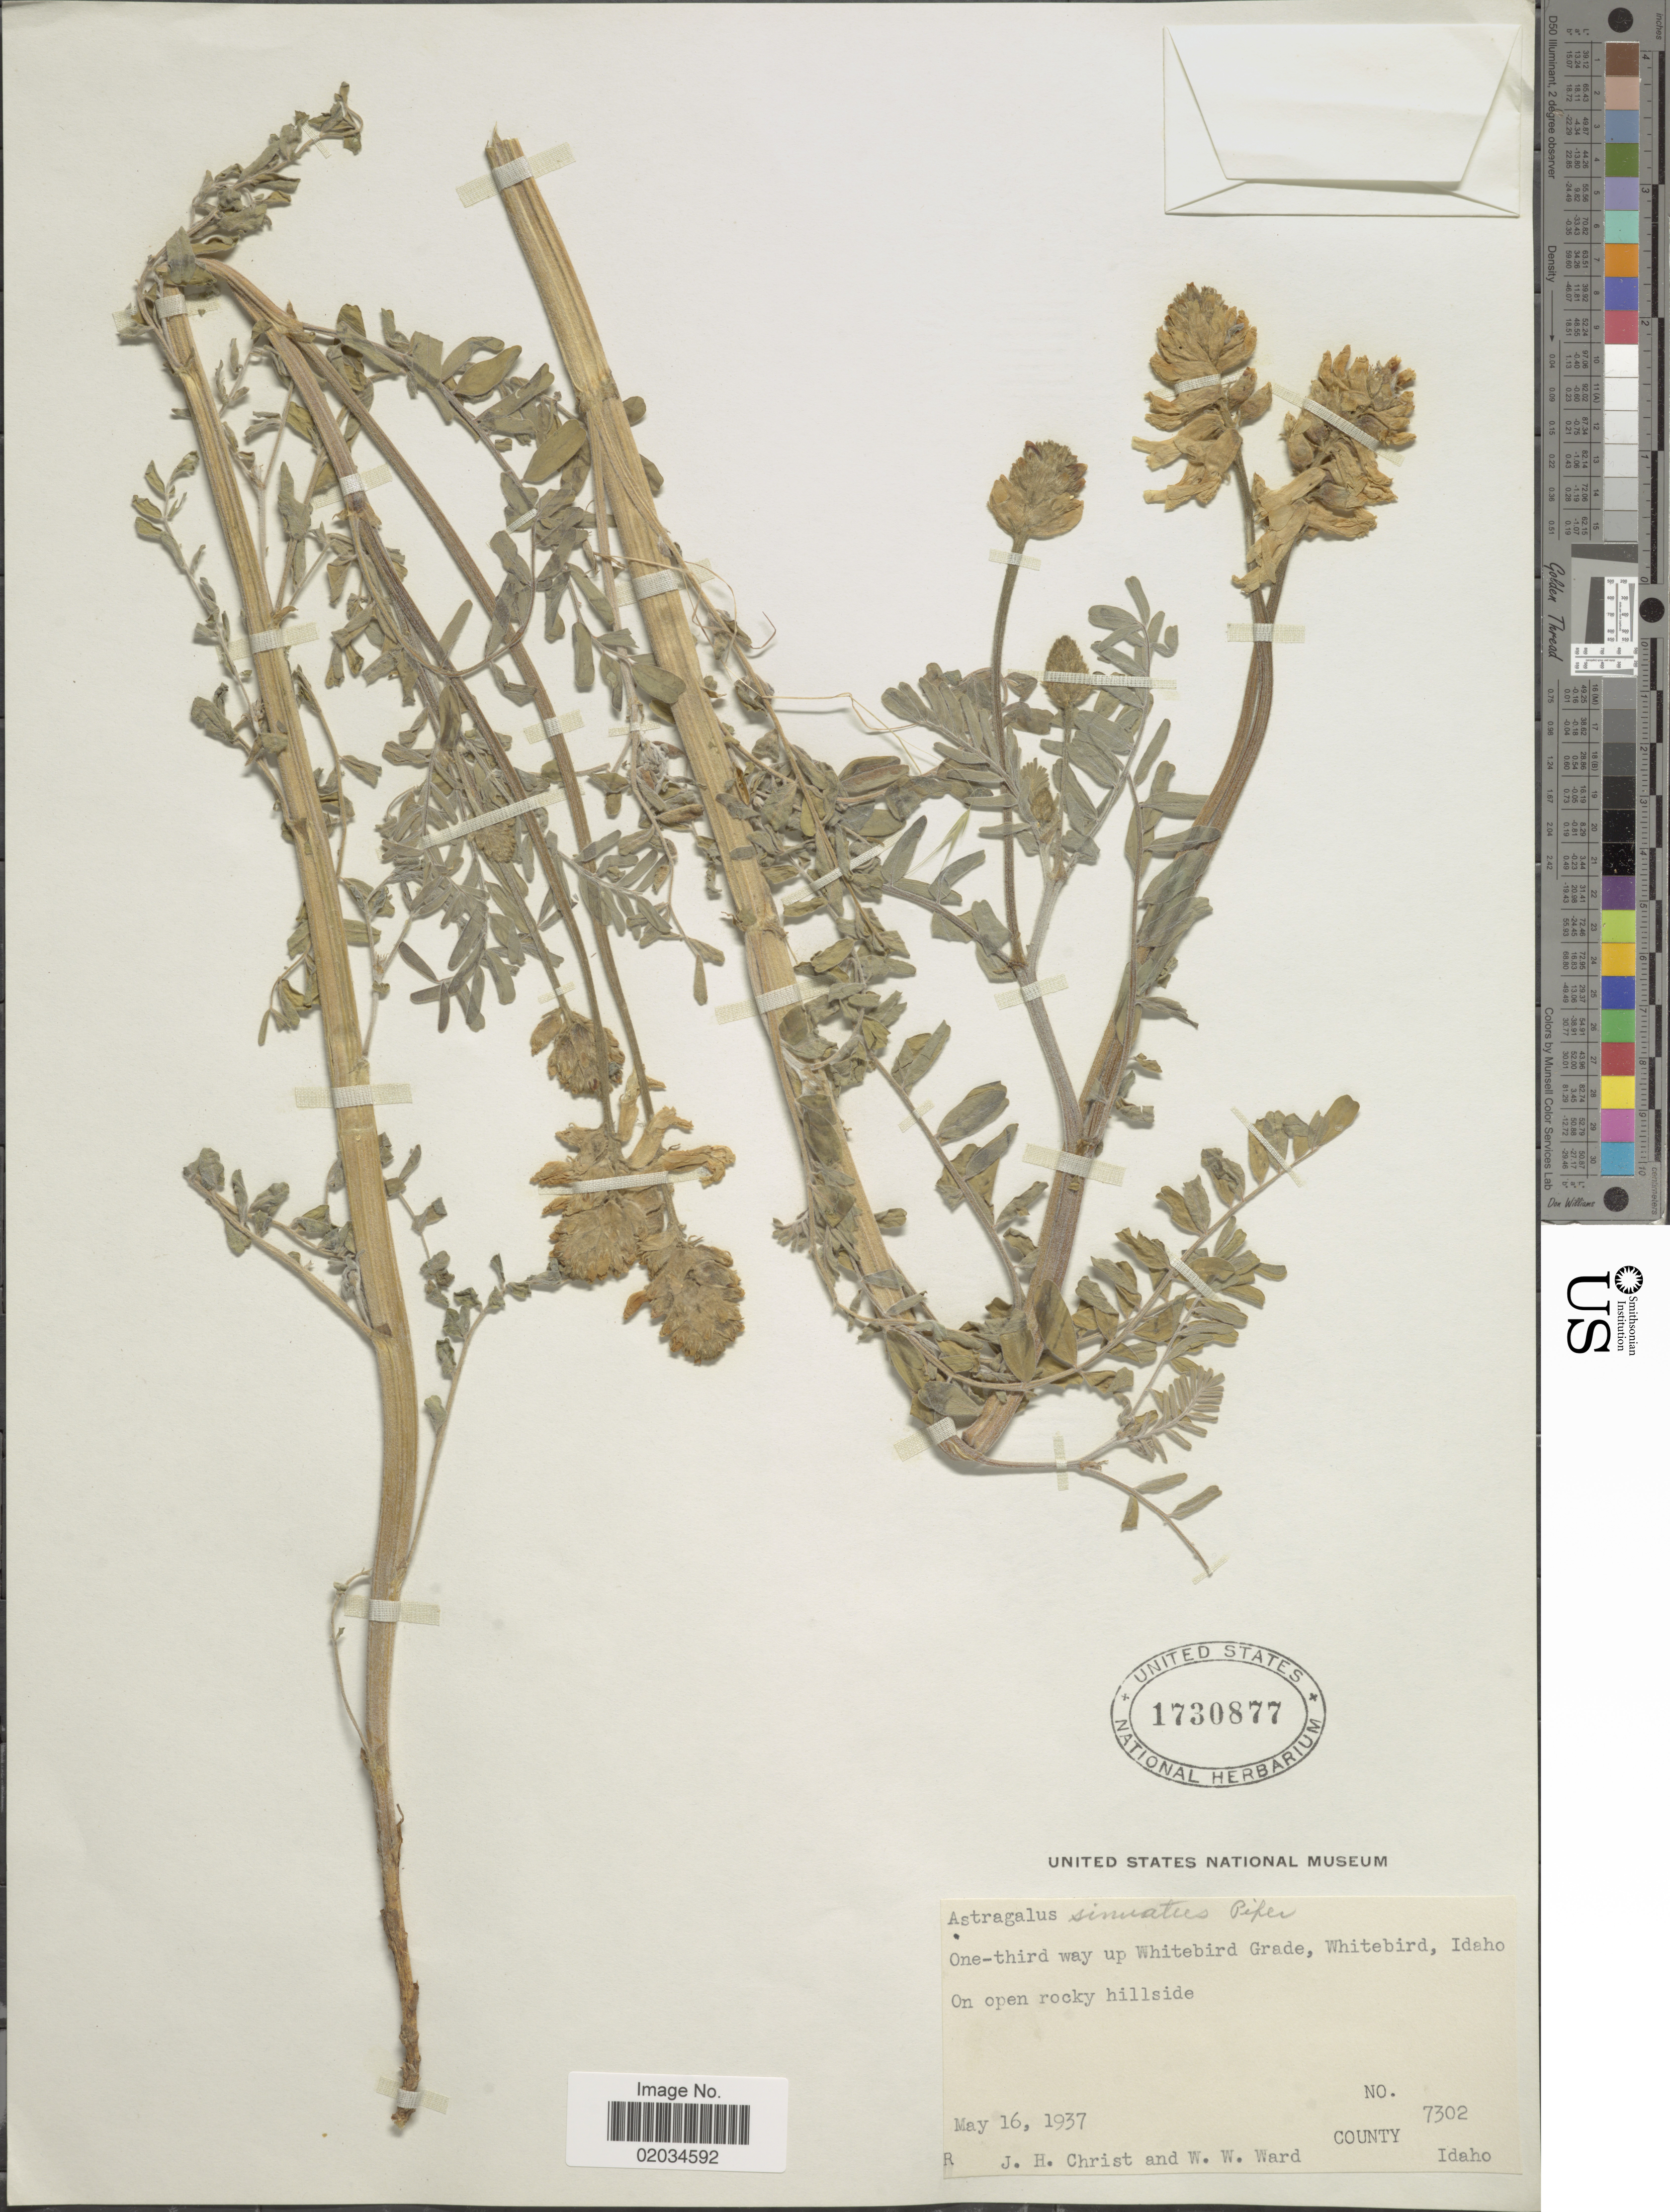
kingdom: Plantae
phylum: Tracheophyta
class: Magnoliopsida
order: Fabales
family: Fabaceae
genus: Astragalus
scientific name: Astragalus sinuatus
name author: Piper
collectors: J. H. Christ & W. Ward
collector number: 7302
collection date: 1937-05-16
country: United States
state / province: Idaho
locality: One-third way up Whitebird Grade, Whitebird, on open rocky hillside.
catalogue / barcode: US 1730877